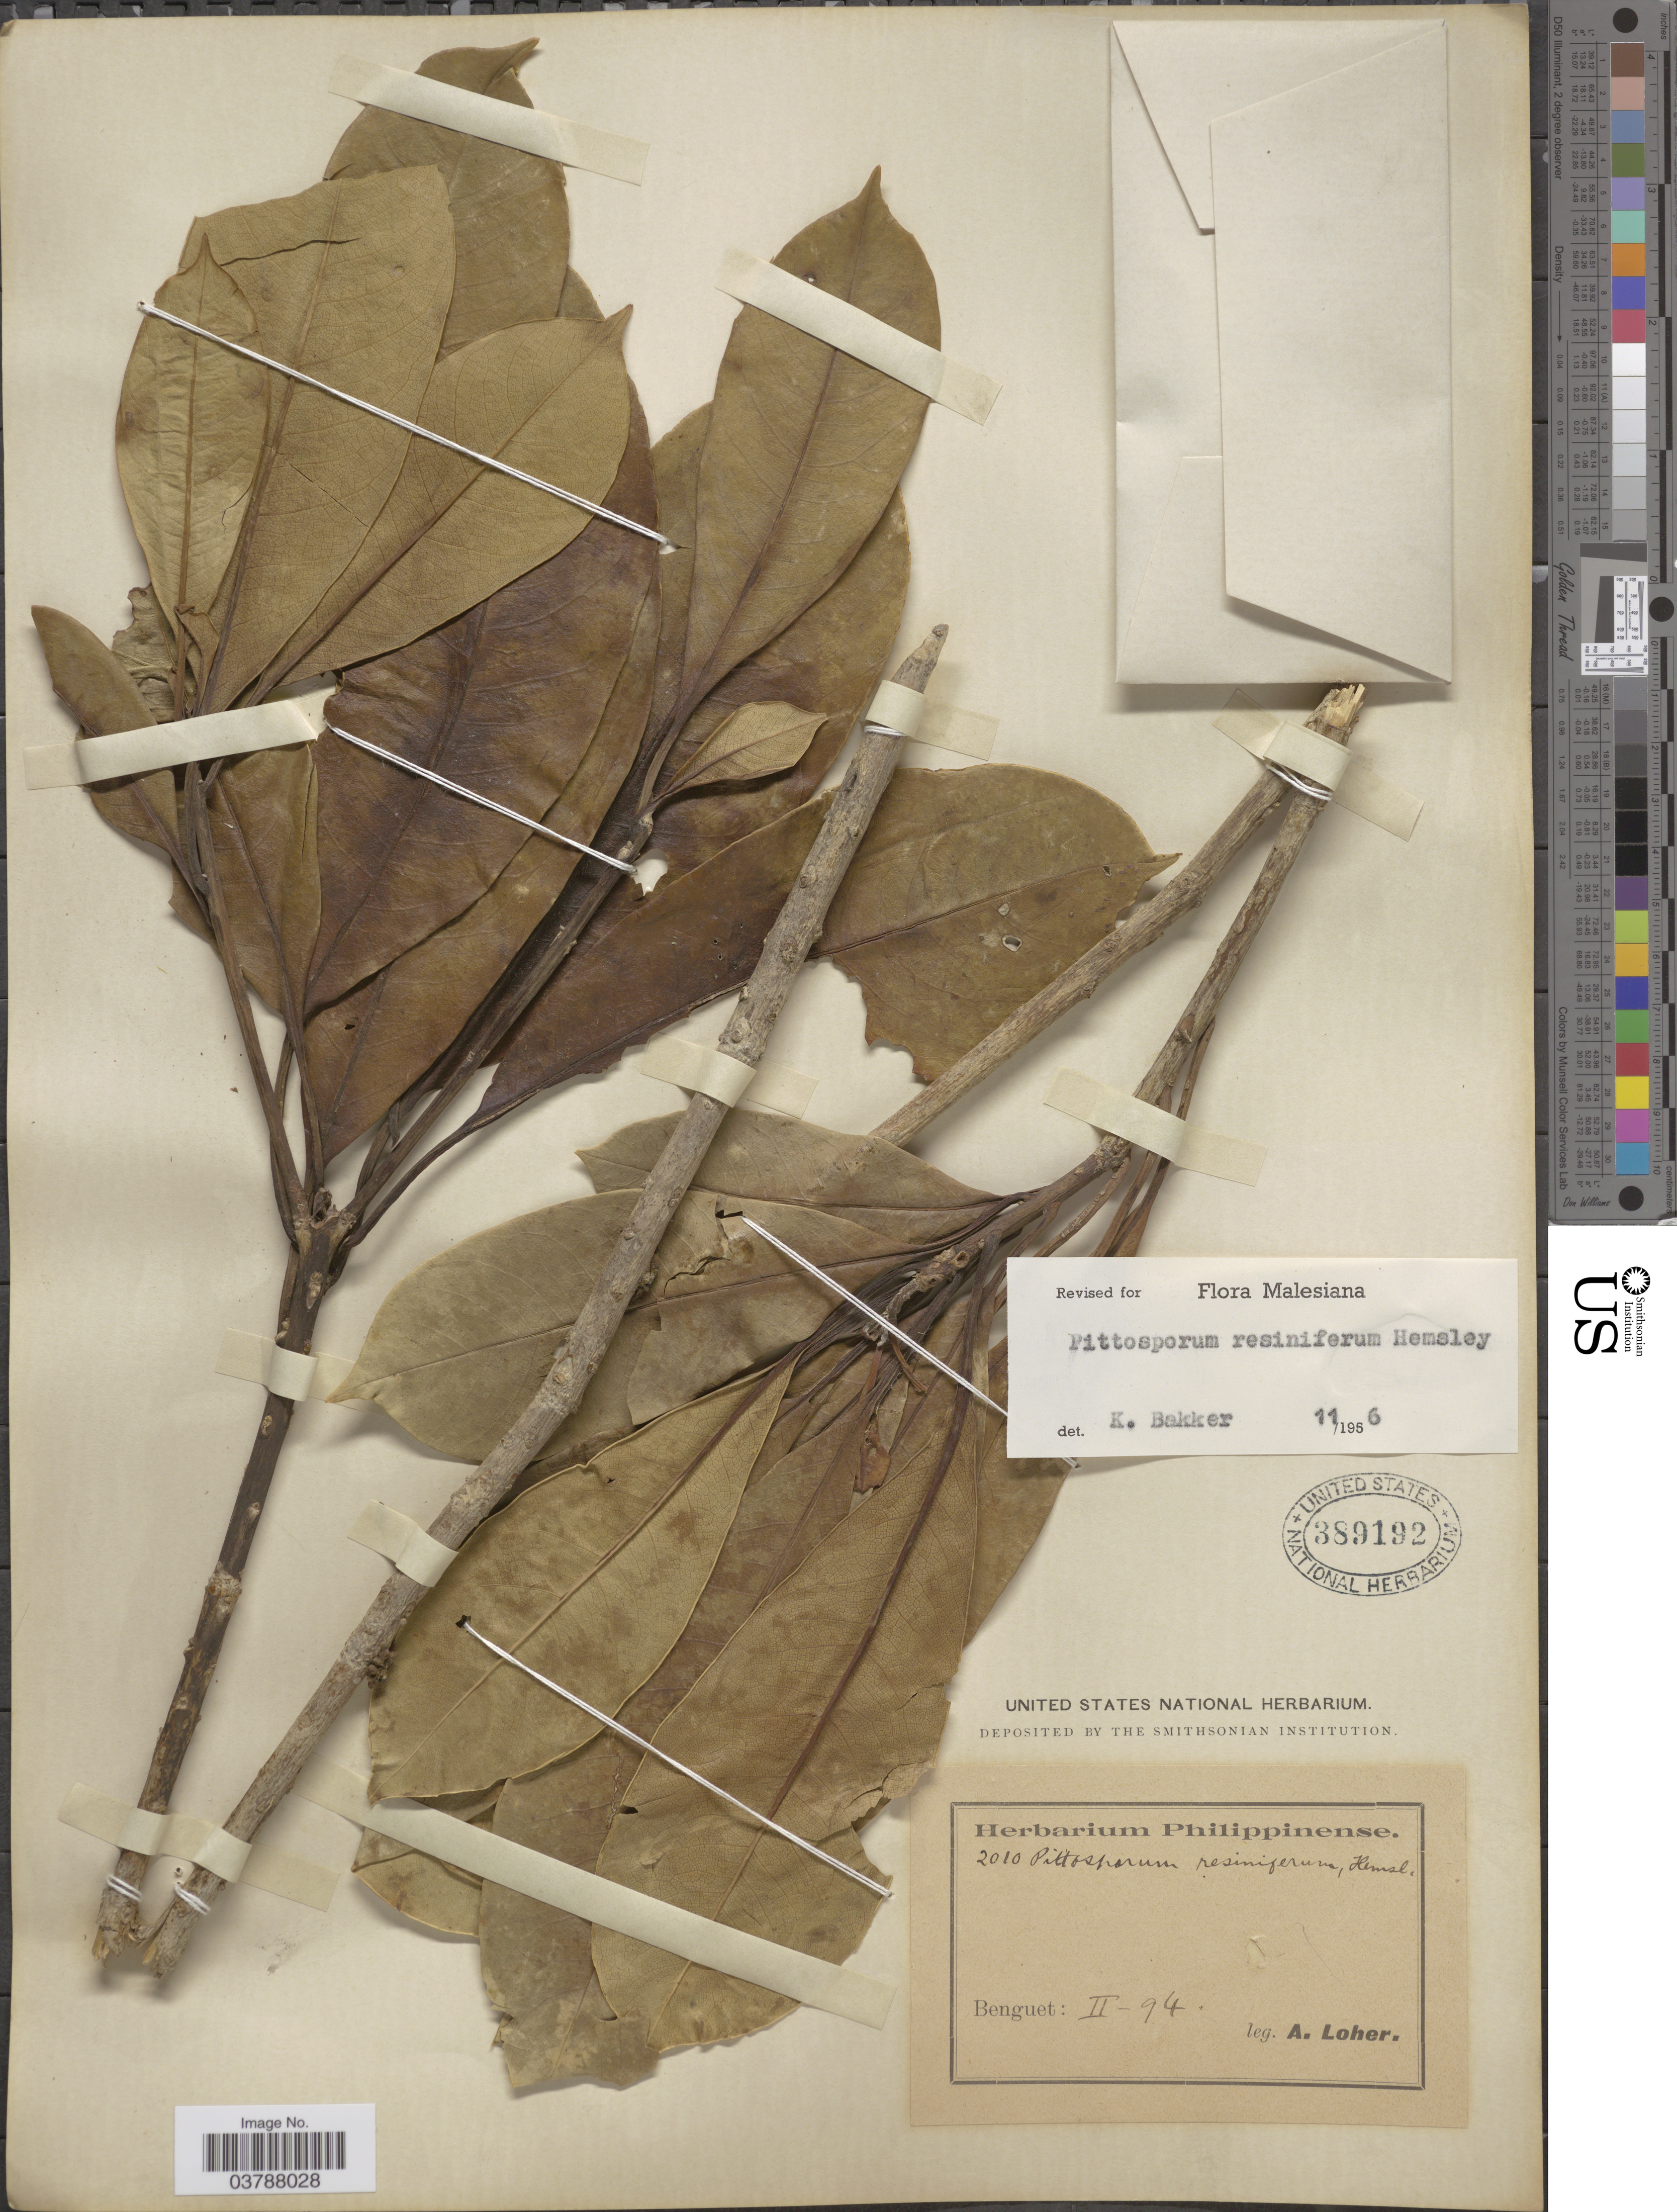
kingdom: Plantae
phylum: Tracheophyta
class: Magnoliopsida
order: Apiales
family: Pittosporaceae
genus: Pittosporum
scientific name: Pittosporum resiniferum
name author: Hemsl.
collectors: A. Loher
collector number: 2010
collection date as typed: Transcribed d/m/y: /2/94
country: Philippines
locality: Benguet.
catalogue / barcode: US 389192